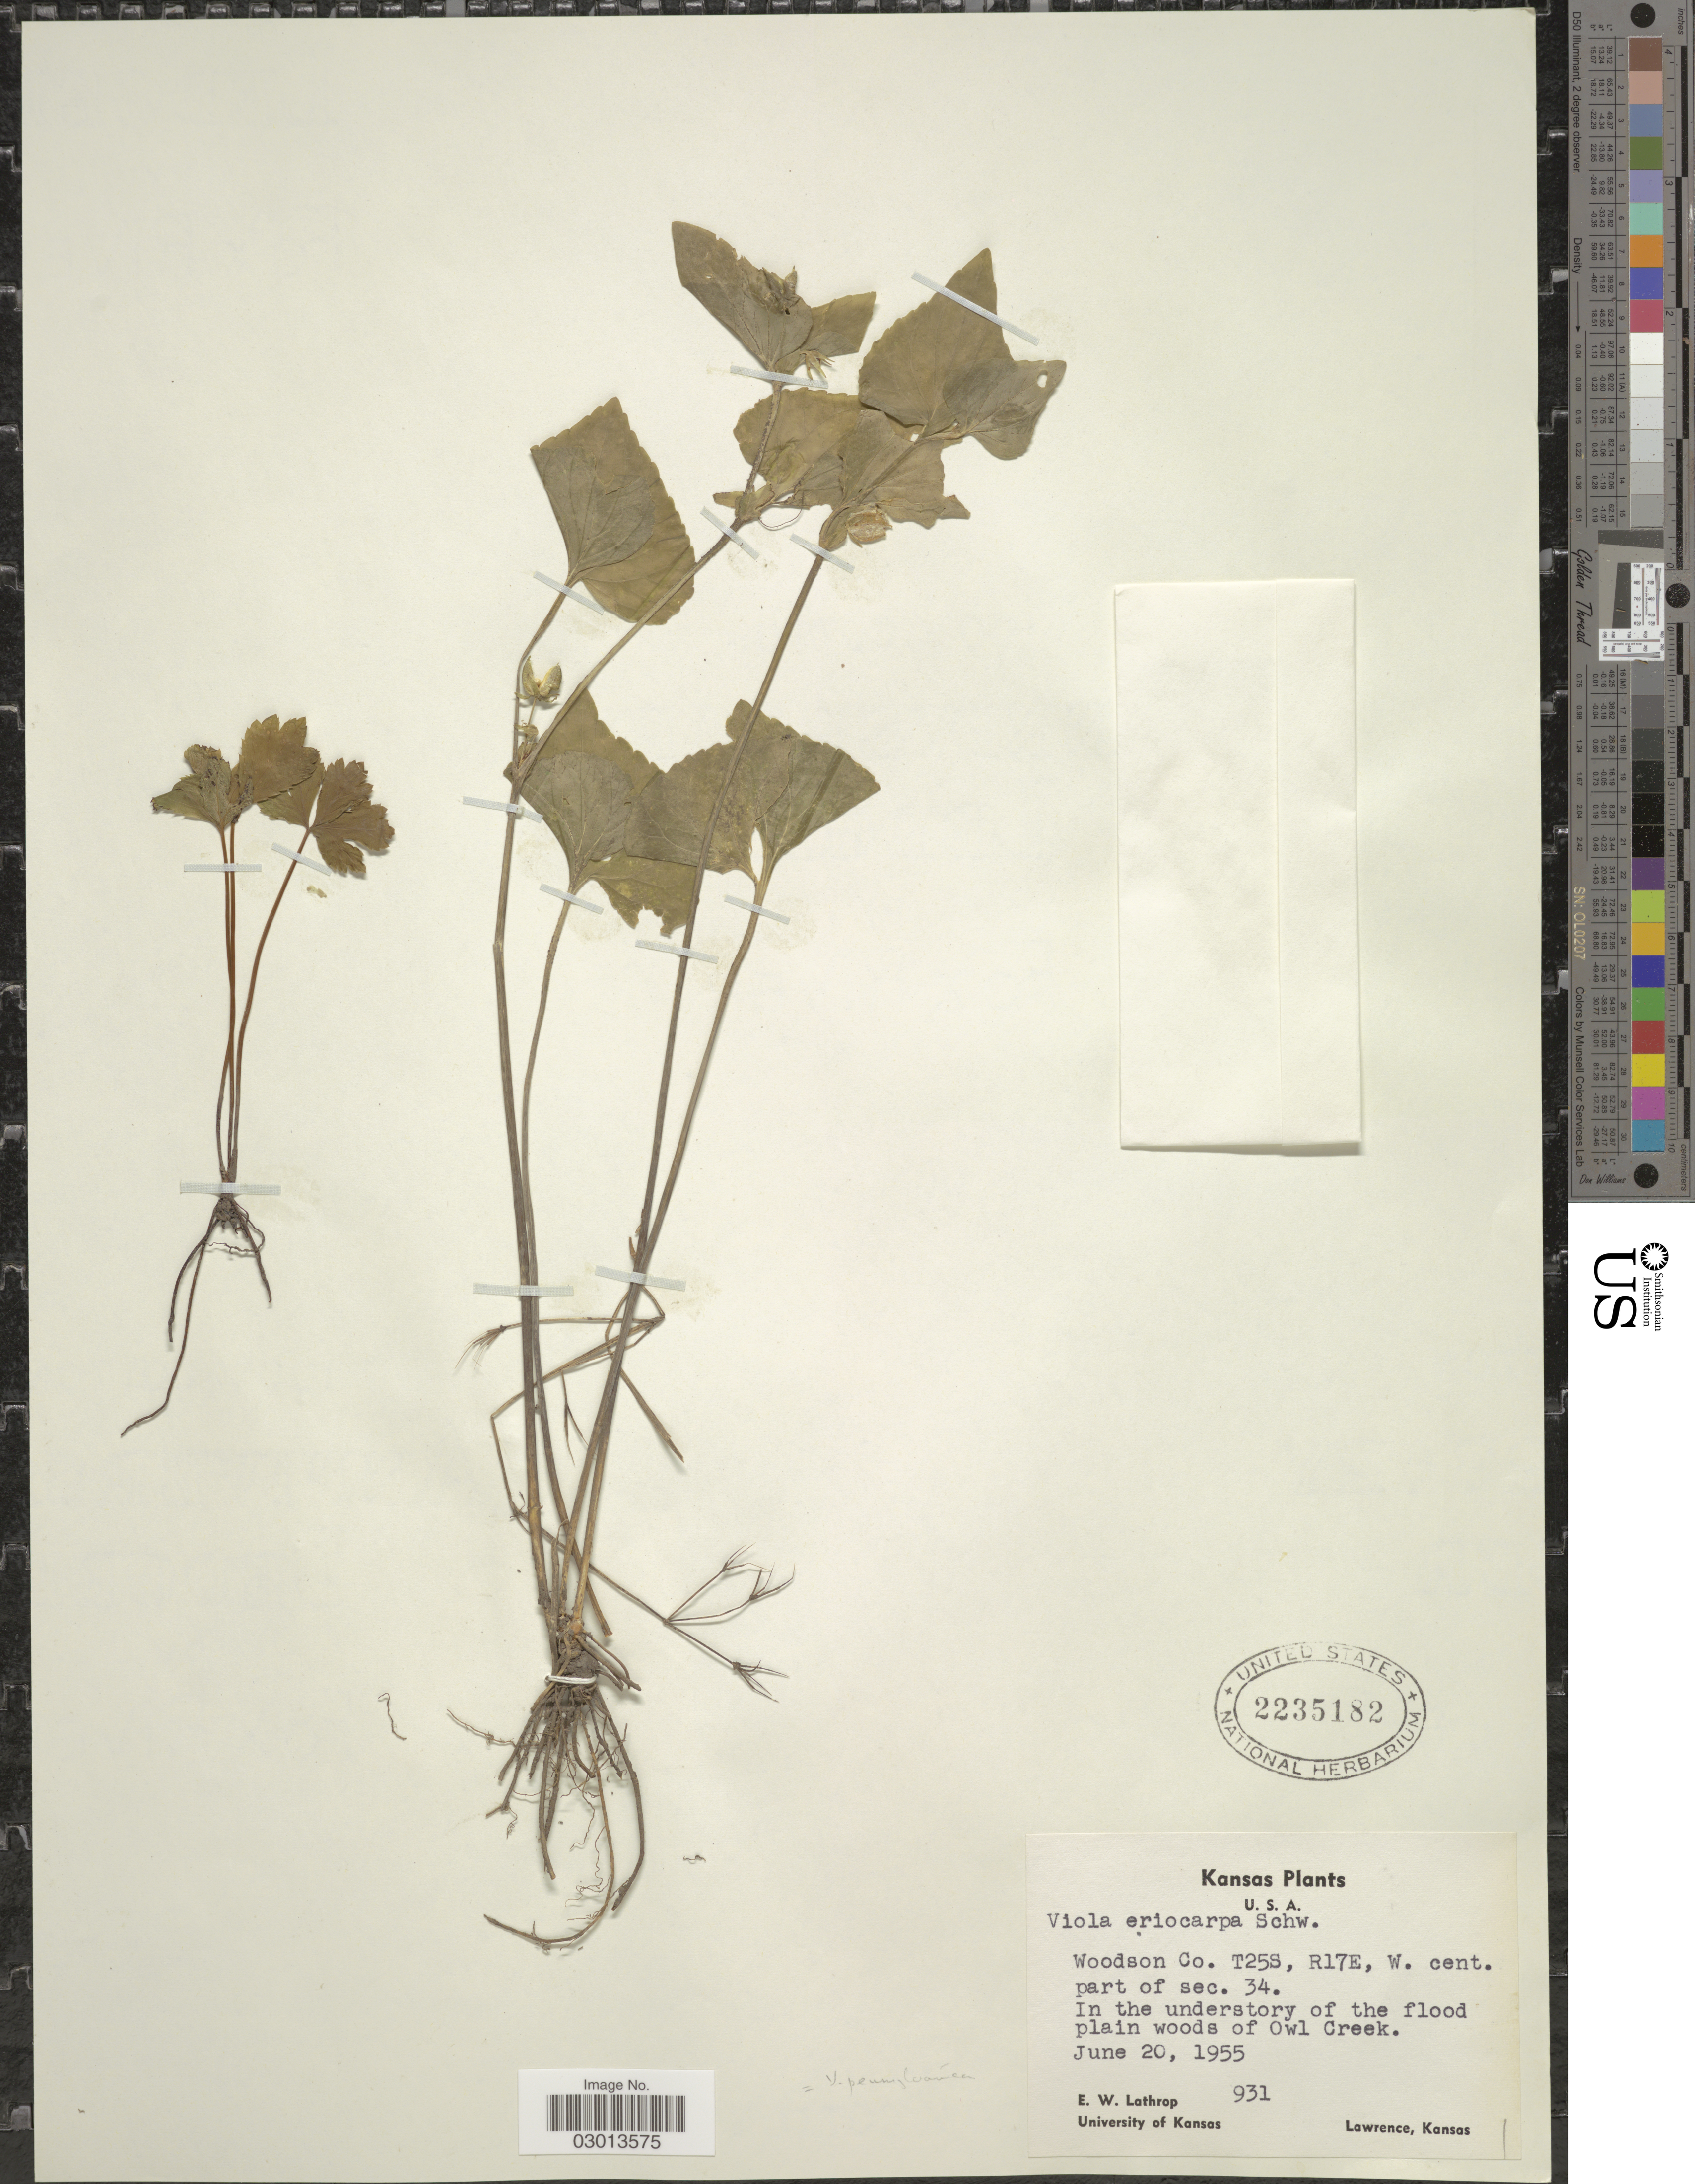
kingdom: Plantae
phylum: Tracheophyta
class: Magnoliopsida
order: Malpighiales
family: Violaceae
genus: Viola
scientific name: Viola pensylvanica var. leiocarpa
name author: (Fernald & Wiegand) Fernald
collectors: E. W. Lathrop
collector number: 931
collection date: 1955-06-20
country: United States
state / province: Kansas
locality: U.S.A. Woodson Co. T25S, R17E, W. cent. part of sec. 34. In the understory of the flood plain woods of Owl Creek.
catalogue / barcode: US 2235182